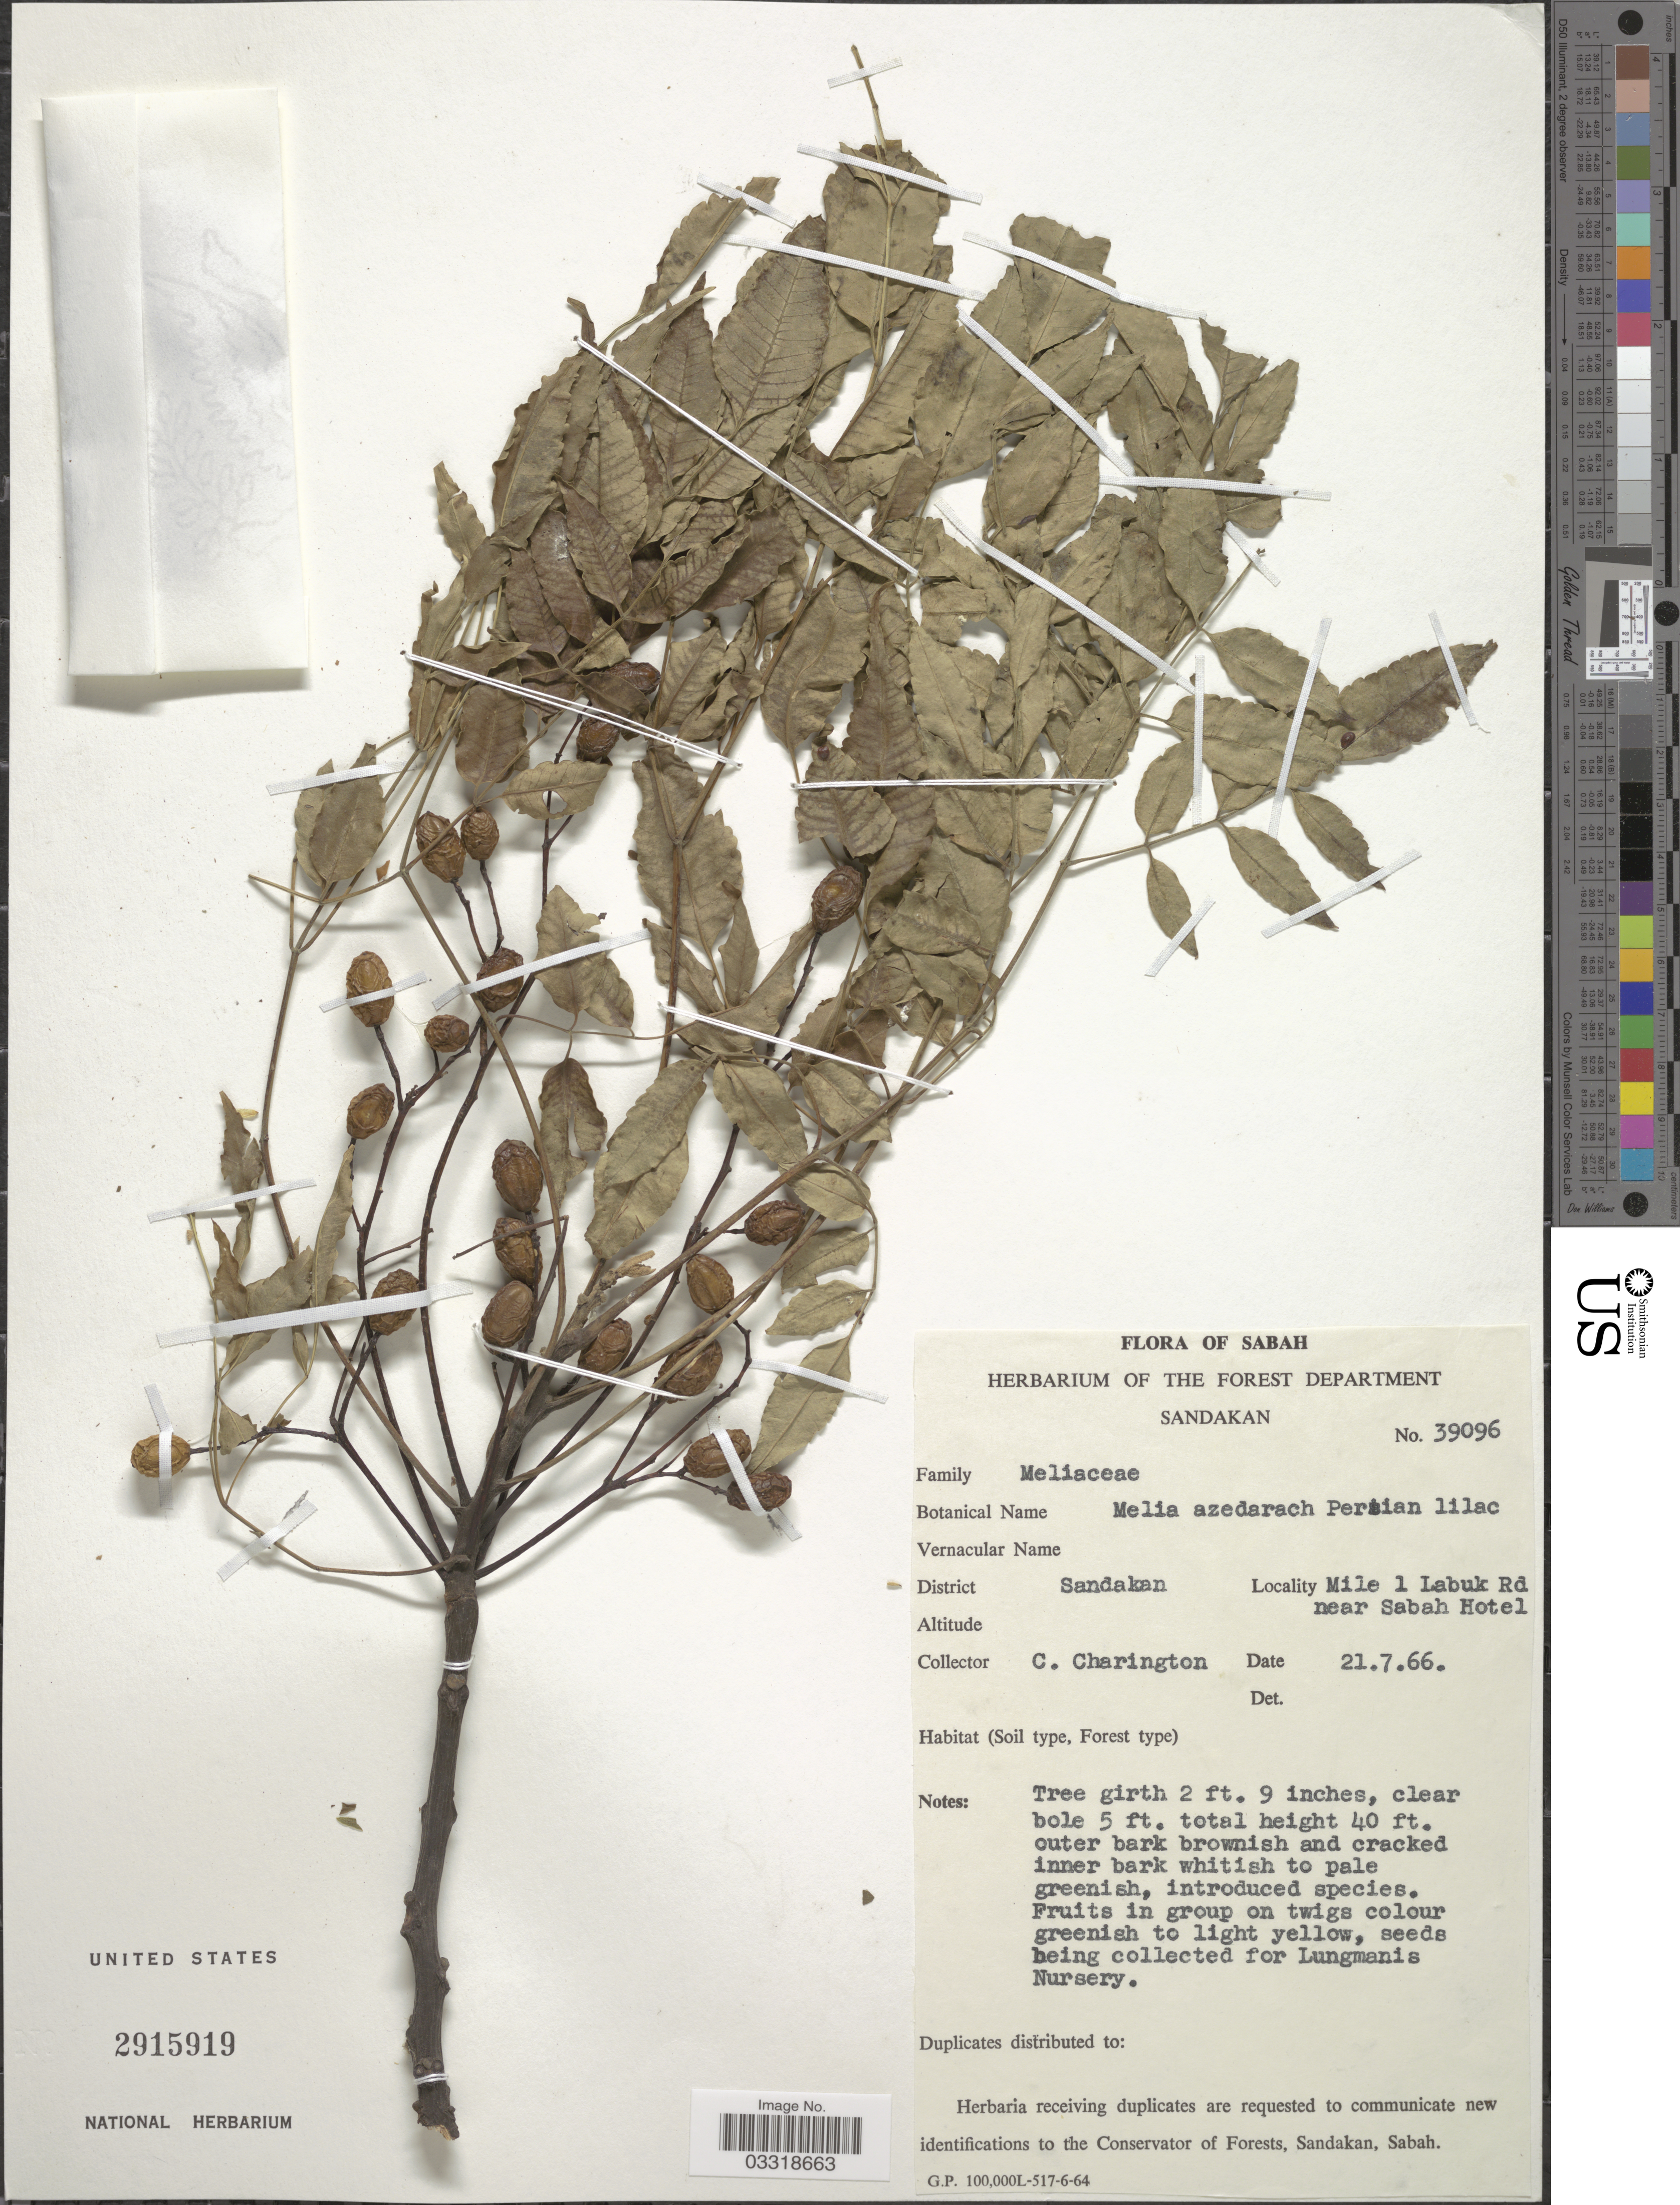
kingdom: Plantae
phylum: Tracheophyta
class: Magnoliopsida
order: Sapindales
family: Meliaceae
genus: Melia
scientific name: Melia azedarach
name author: L.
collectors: C. Charington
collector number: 39096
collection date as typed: Transcribed d/m/y: 21/7/66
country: Malaysia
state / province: Sabah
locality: Sandakan. District Sandakan. Mile 1 Labuk Rd near Sabah Hotel.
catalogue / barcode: US 2915919